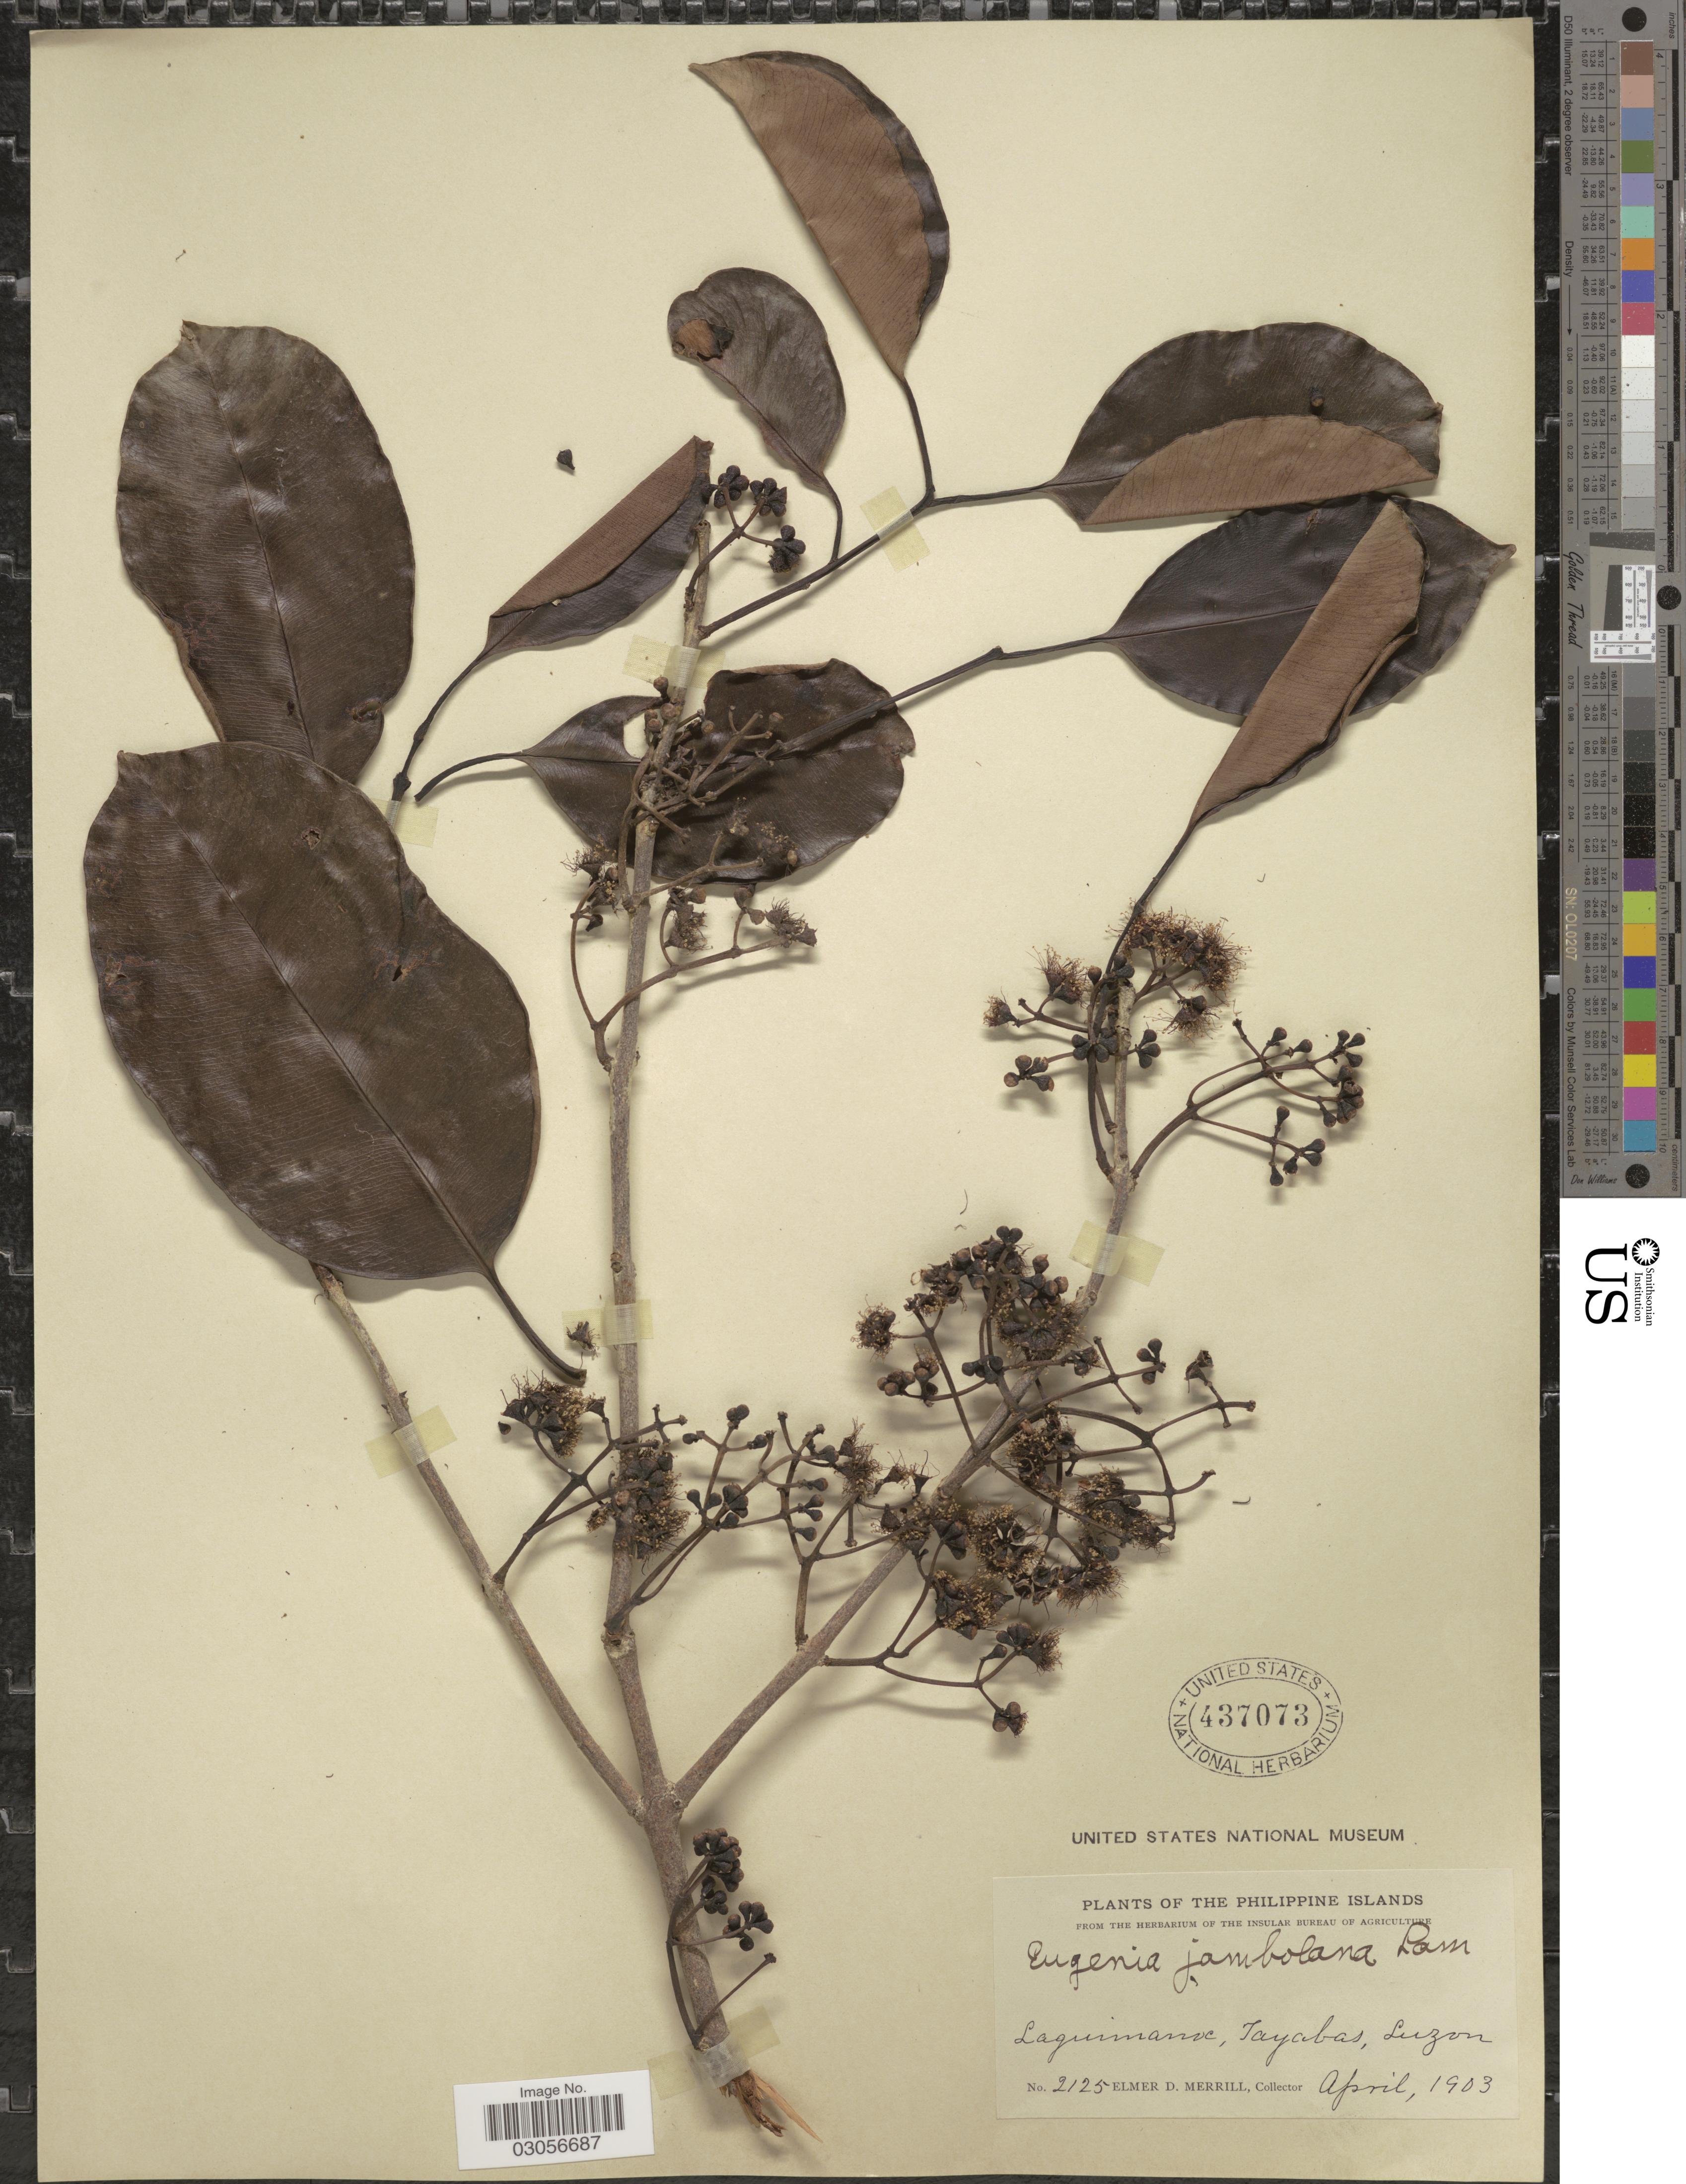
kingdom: Plantae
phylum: Tracheophyta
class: Magnoliopsida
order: Myrtales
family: Myrtaceae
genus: Syzygium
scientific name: Syzygium cumini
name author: (L.) Skeels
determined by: Strong, Mark T., (BOT), Smithsonian Institution - National Museum of Natural History (UNITED STATES)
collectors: E. D. Merrill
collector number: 2125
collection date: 1903-04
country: Philippines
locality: Philippine Islands. Laguimanoc, Tayabas, Luzon.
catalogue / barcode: US 437073